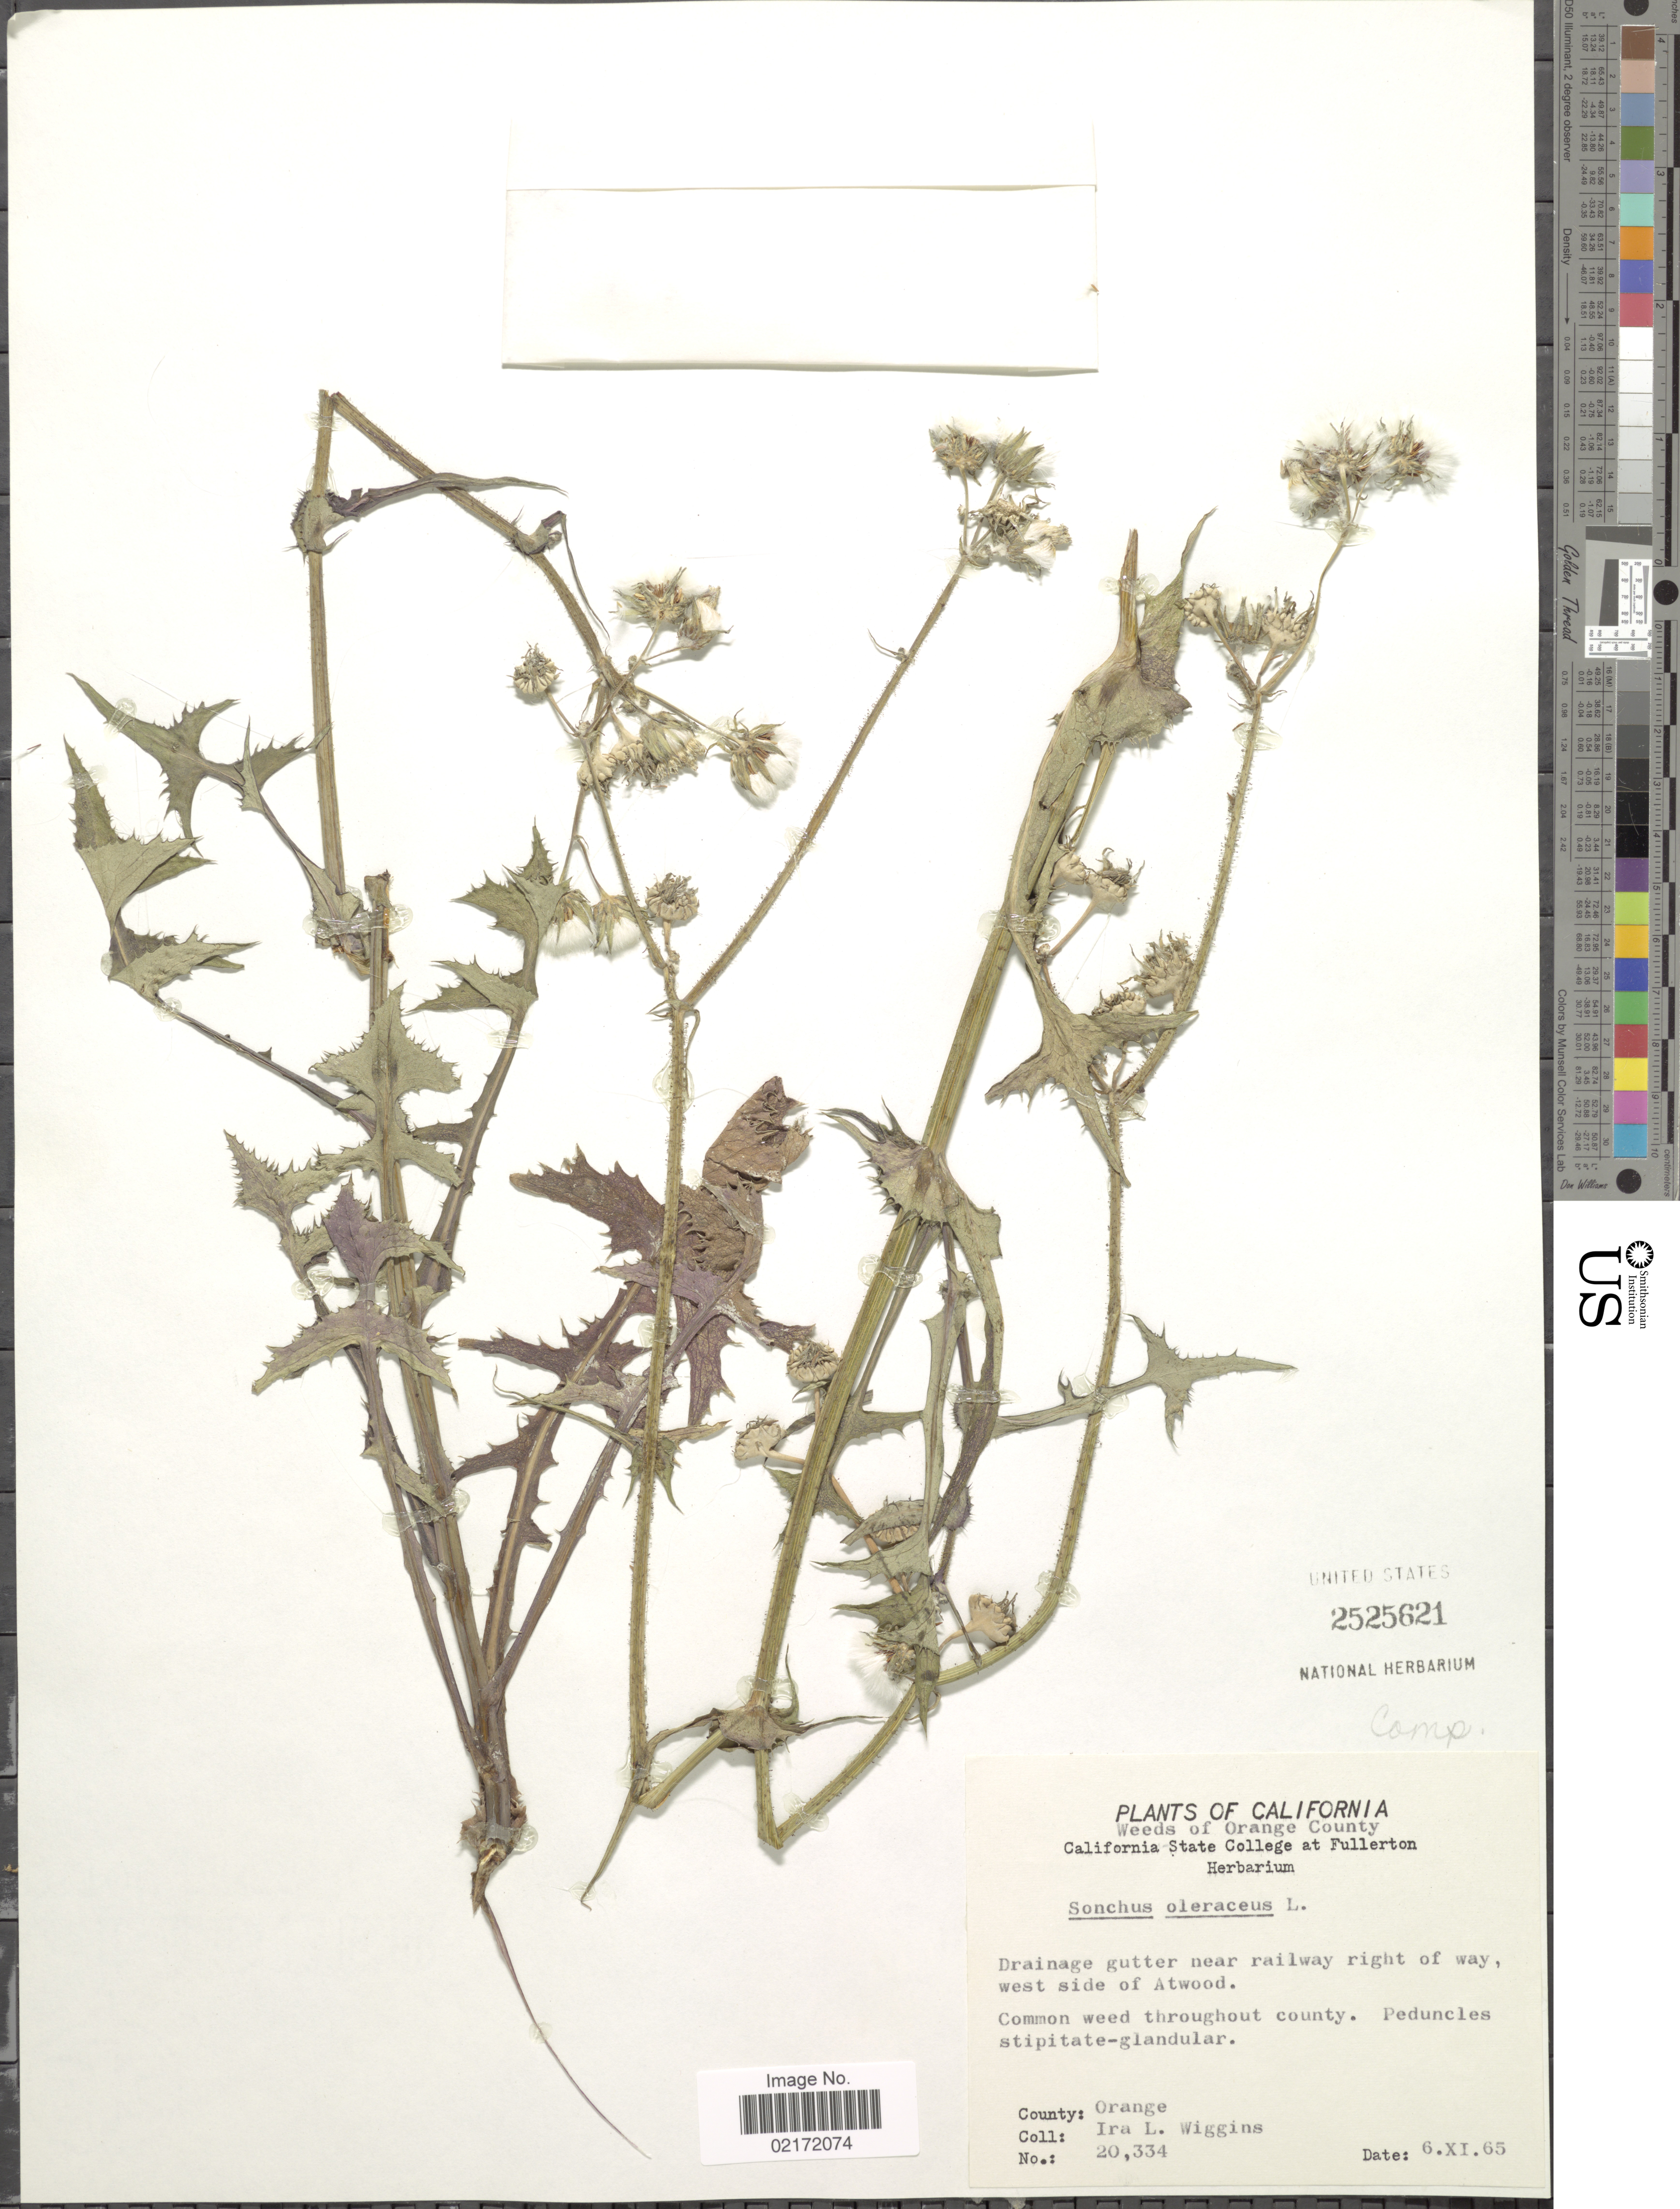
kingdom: Plantae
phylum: Tracheophyta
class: Magnoliopsida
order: Asterales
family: Asteraceae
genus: Sonchus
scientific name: Sonchus oleraceus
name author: L.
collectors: I. L. Wiggins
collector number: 20334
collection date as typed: Transcribed d/m/y: 6/11/65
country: United States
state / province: California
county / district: Orange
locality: Weeds of Orange County. Drainage gutter near railway right of way, west side of Atwood. County: Orange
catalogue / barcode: US 2525621